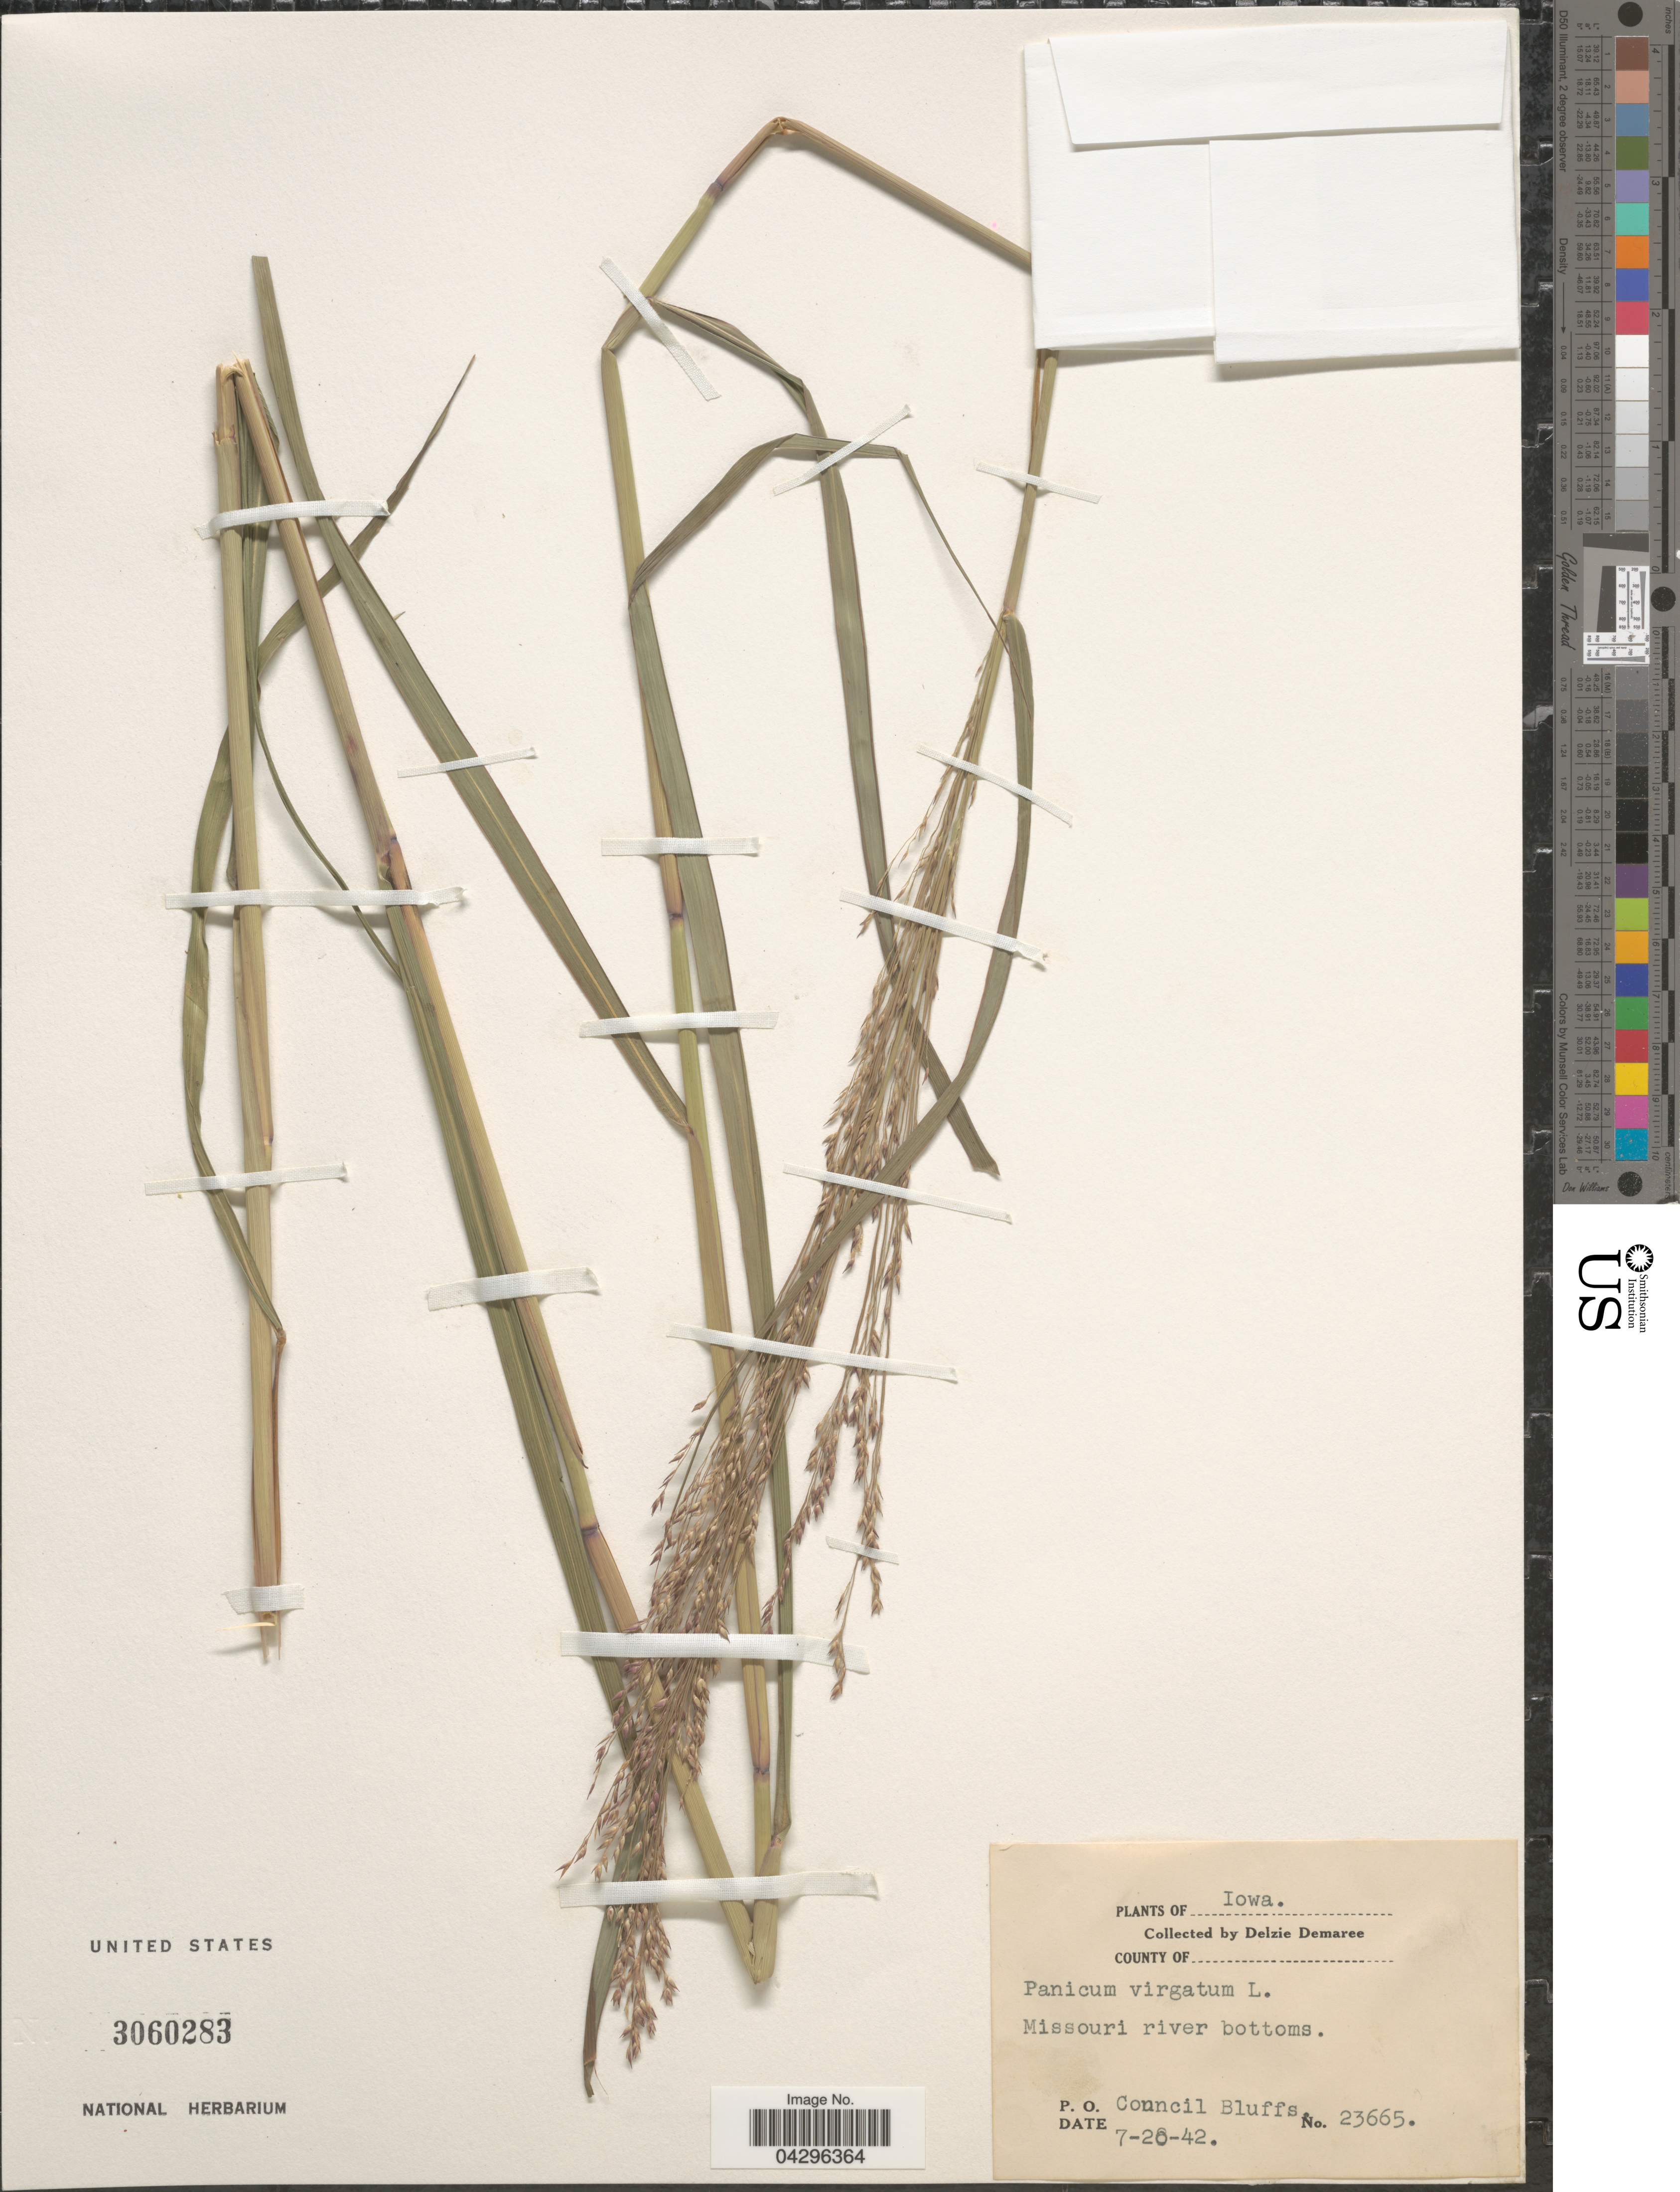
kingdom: Plantae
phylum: Tracheophyta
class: Liliopsida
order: Poales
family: Poaceae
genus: Panicum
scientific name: Panicum virgatum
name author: L.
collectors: D. Demaree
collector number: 23665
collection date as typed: Transcribed d/m/y: 20/7/42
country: United States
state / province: Iowa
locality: Missouri river bottoms. P.O. Council Bluffs.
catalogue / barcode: US 3060283